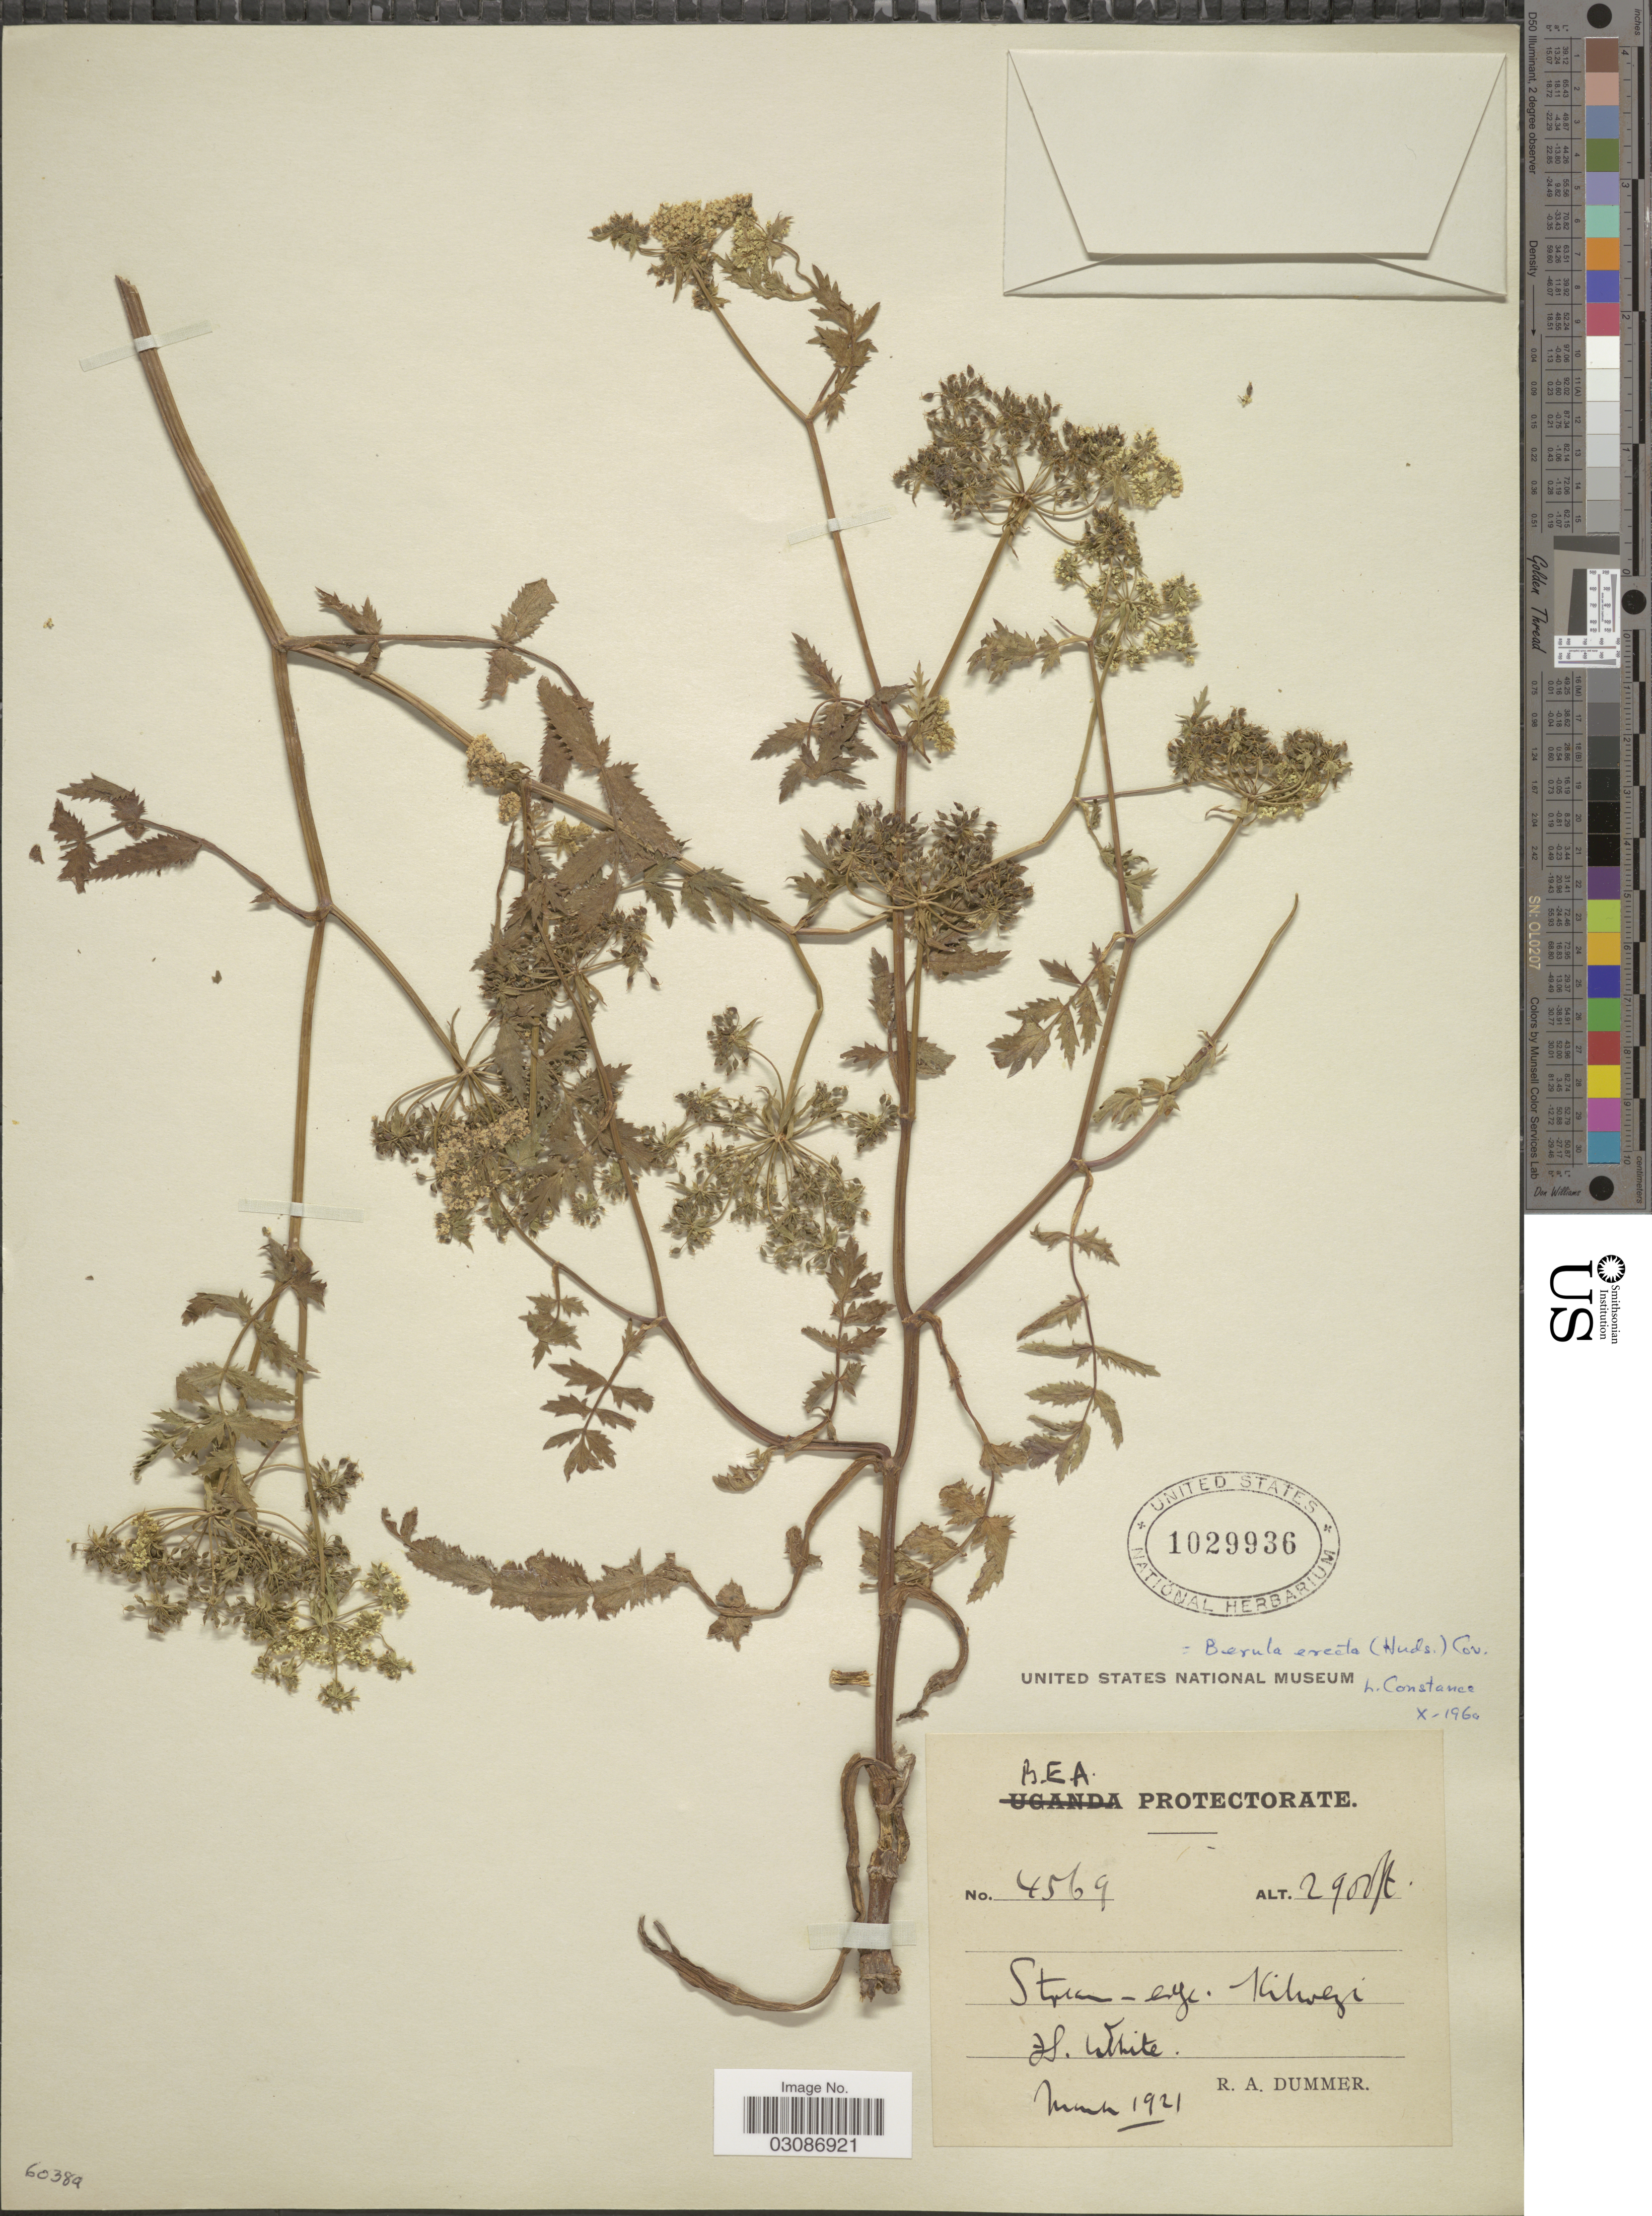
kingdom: Plantae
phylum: Tracheophyta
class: Magnoliopsida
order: Apiales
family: Apiaceae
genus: Berula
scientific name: Berula erecta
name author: (Huds.) Coville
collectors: R. Dümmer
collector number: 4569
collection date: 1921-03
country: Kenya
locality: B.E.A. Protectorate. Kibwezi.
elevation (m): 884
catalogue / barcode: US 1029936